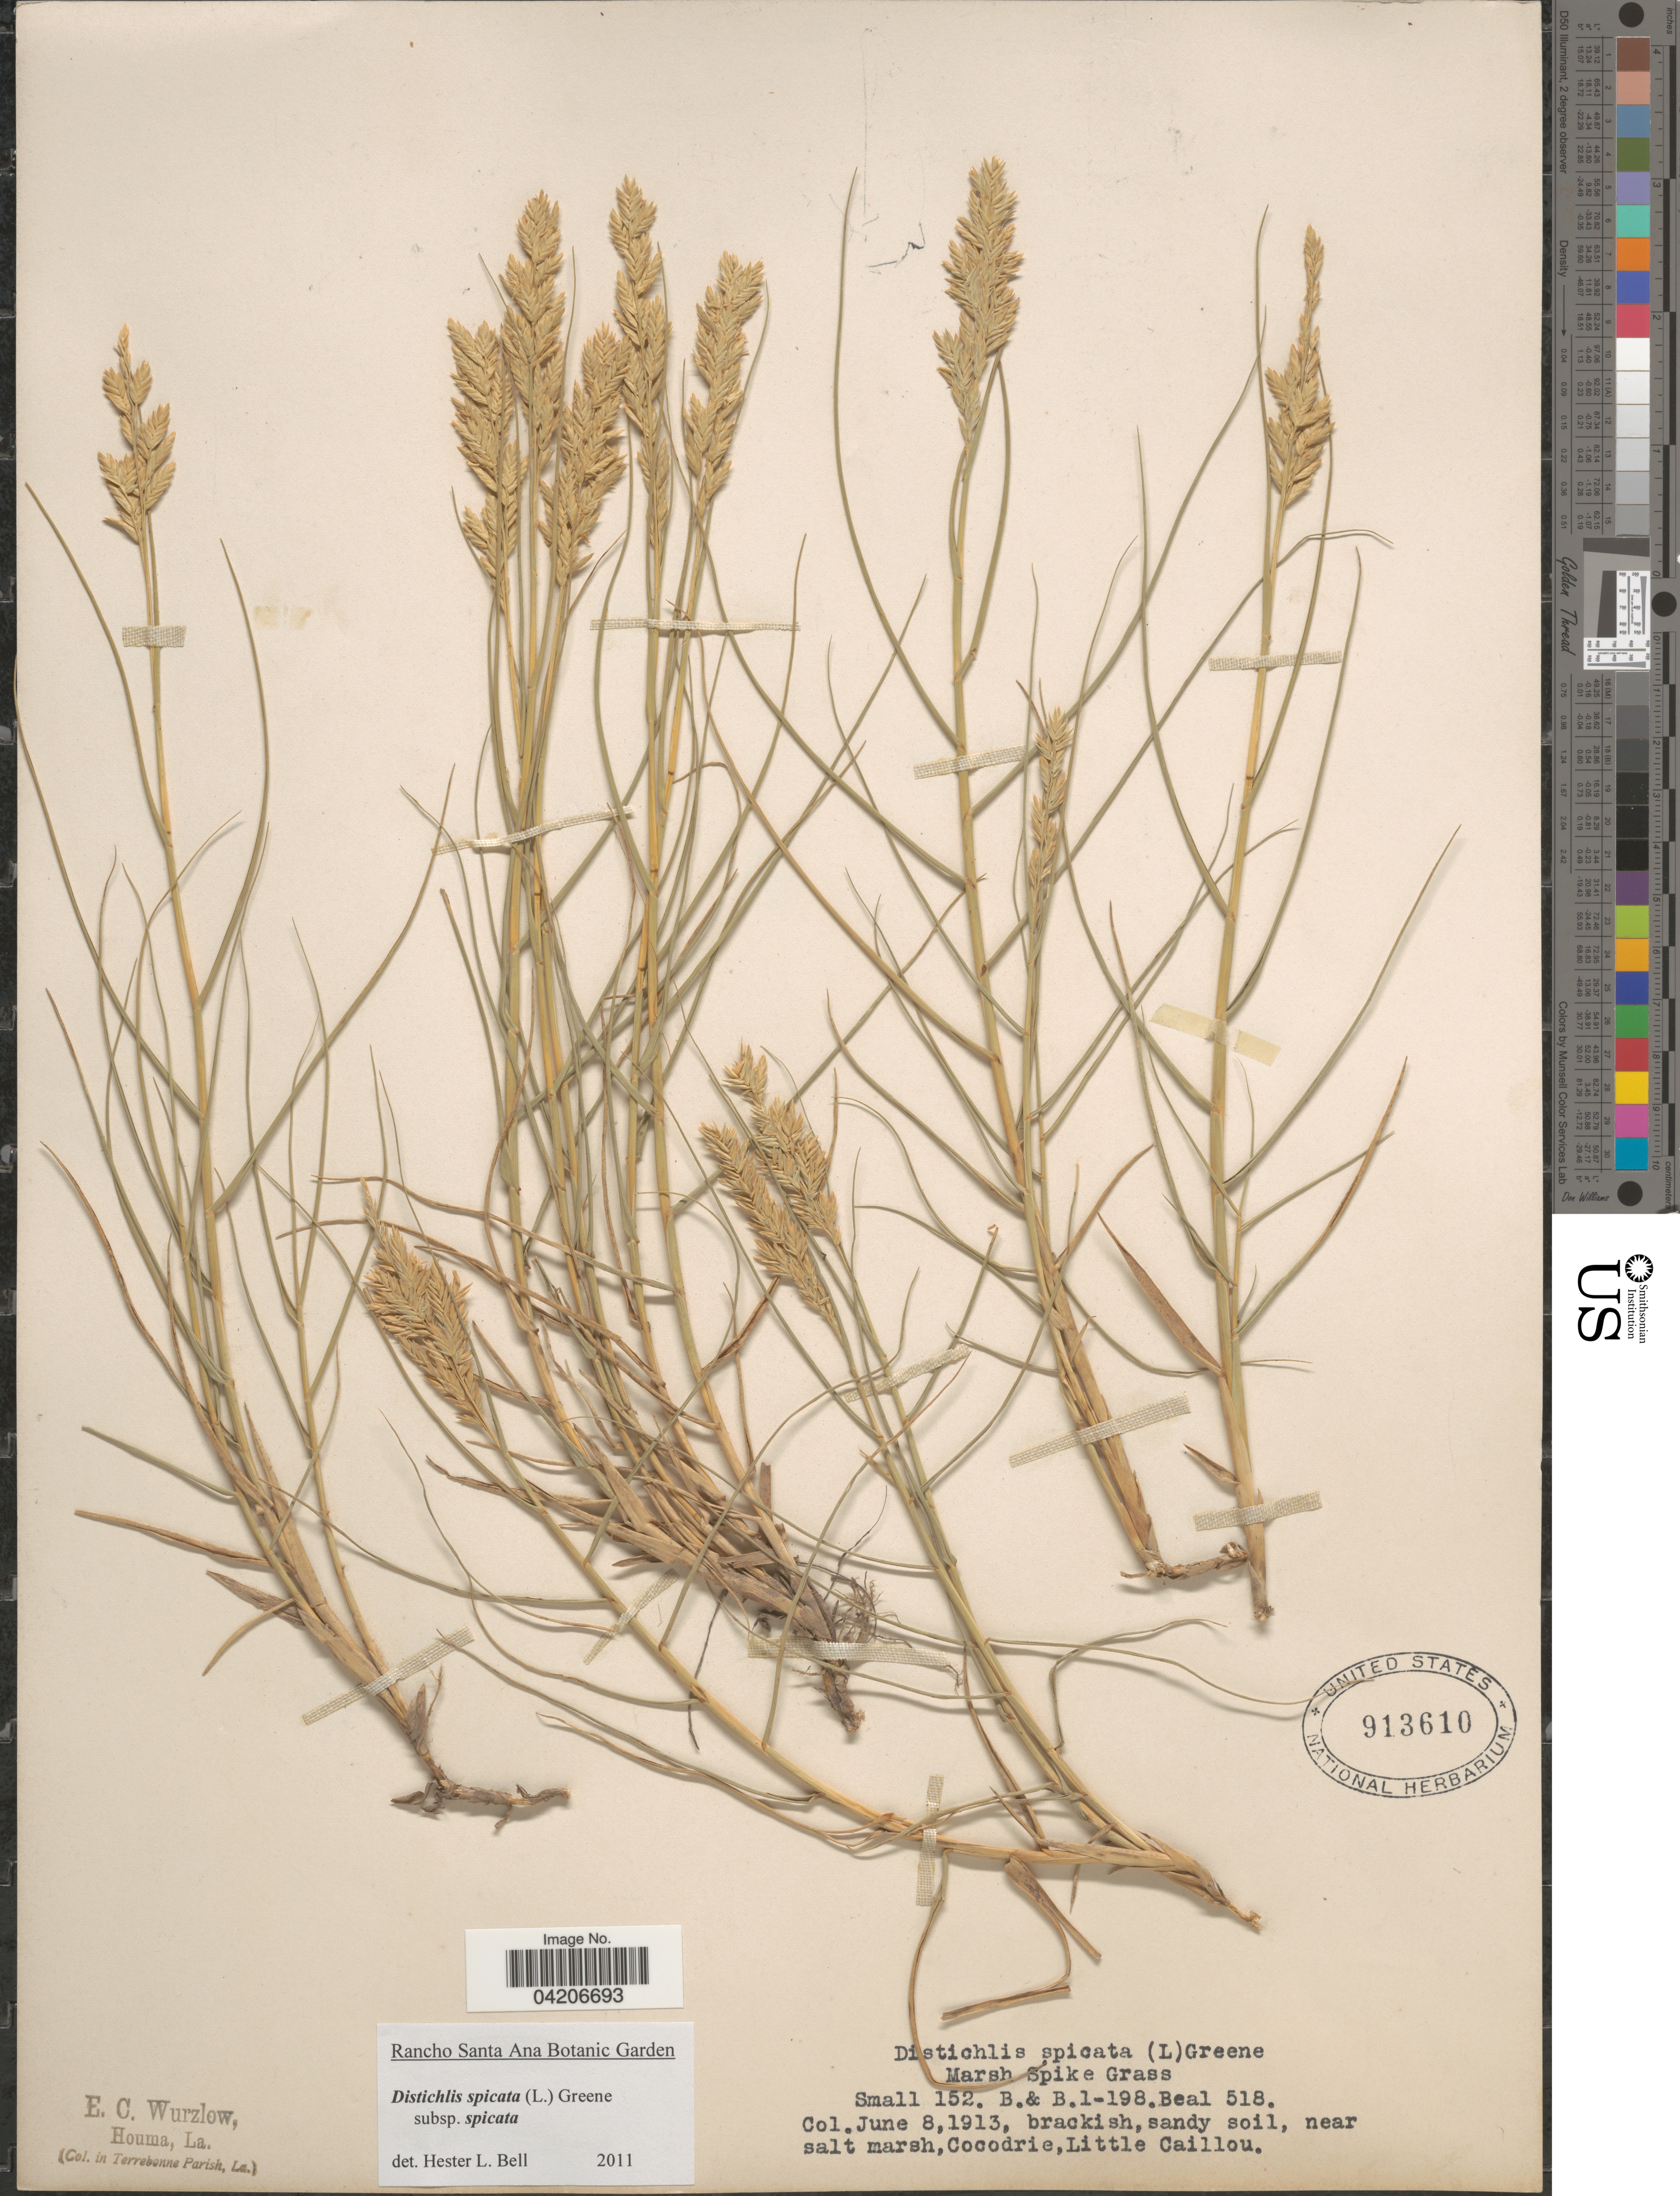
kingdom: Plantae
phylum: Tracheophyta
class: Liliopsida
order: Poales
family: Poaceae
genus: Distichlis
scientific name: Distichlis spicata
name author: (L.) Greene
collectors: E. Wurzlow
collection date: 1913-06-08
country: United States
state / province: Louisiana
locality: Brackish, sandy soil, near salt marsh, Cocodrie, Little Caillou.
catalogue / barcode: US 913610